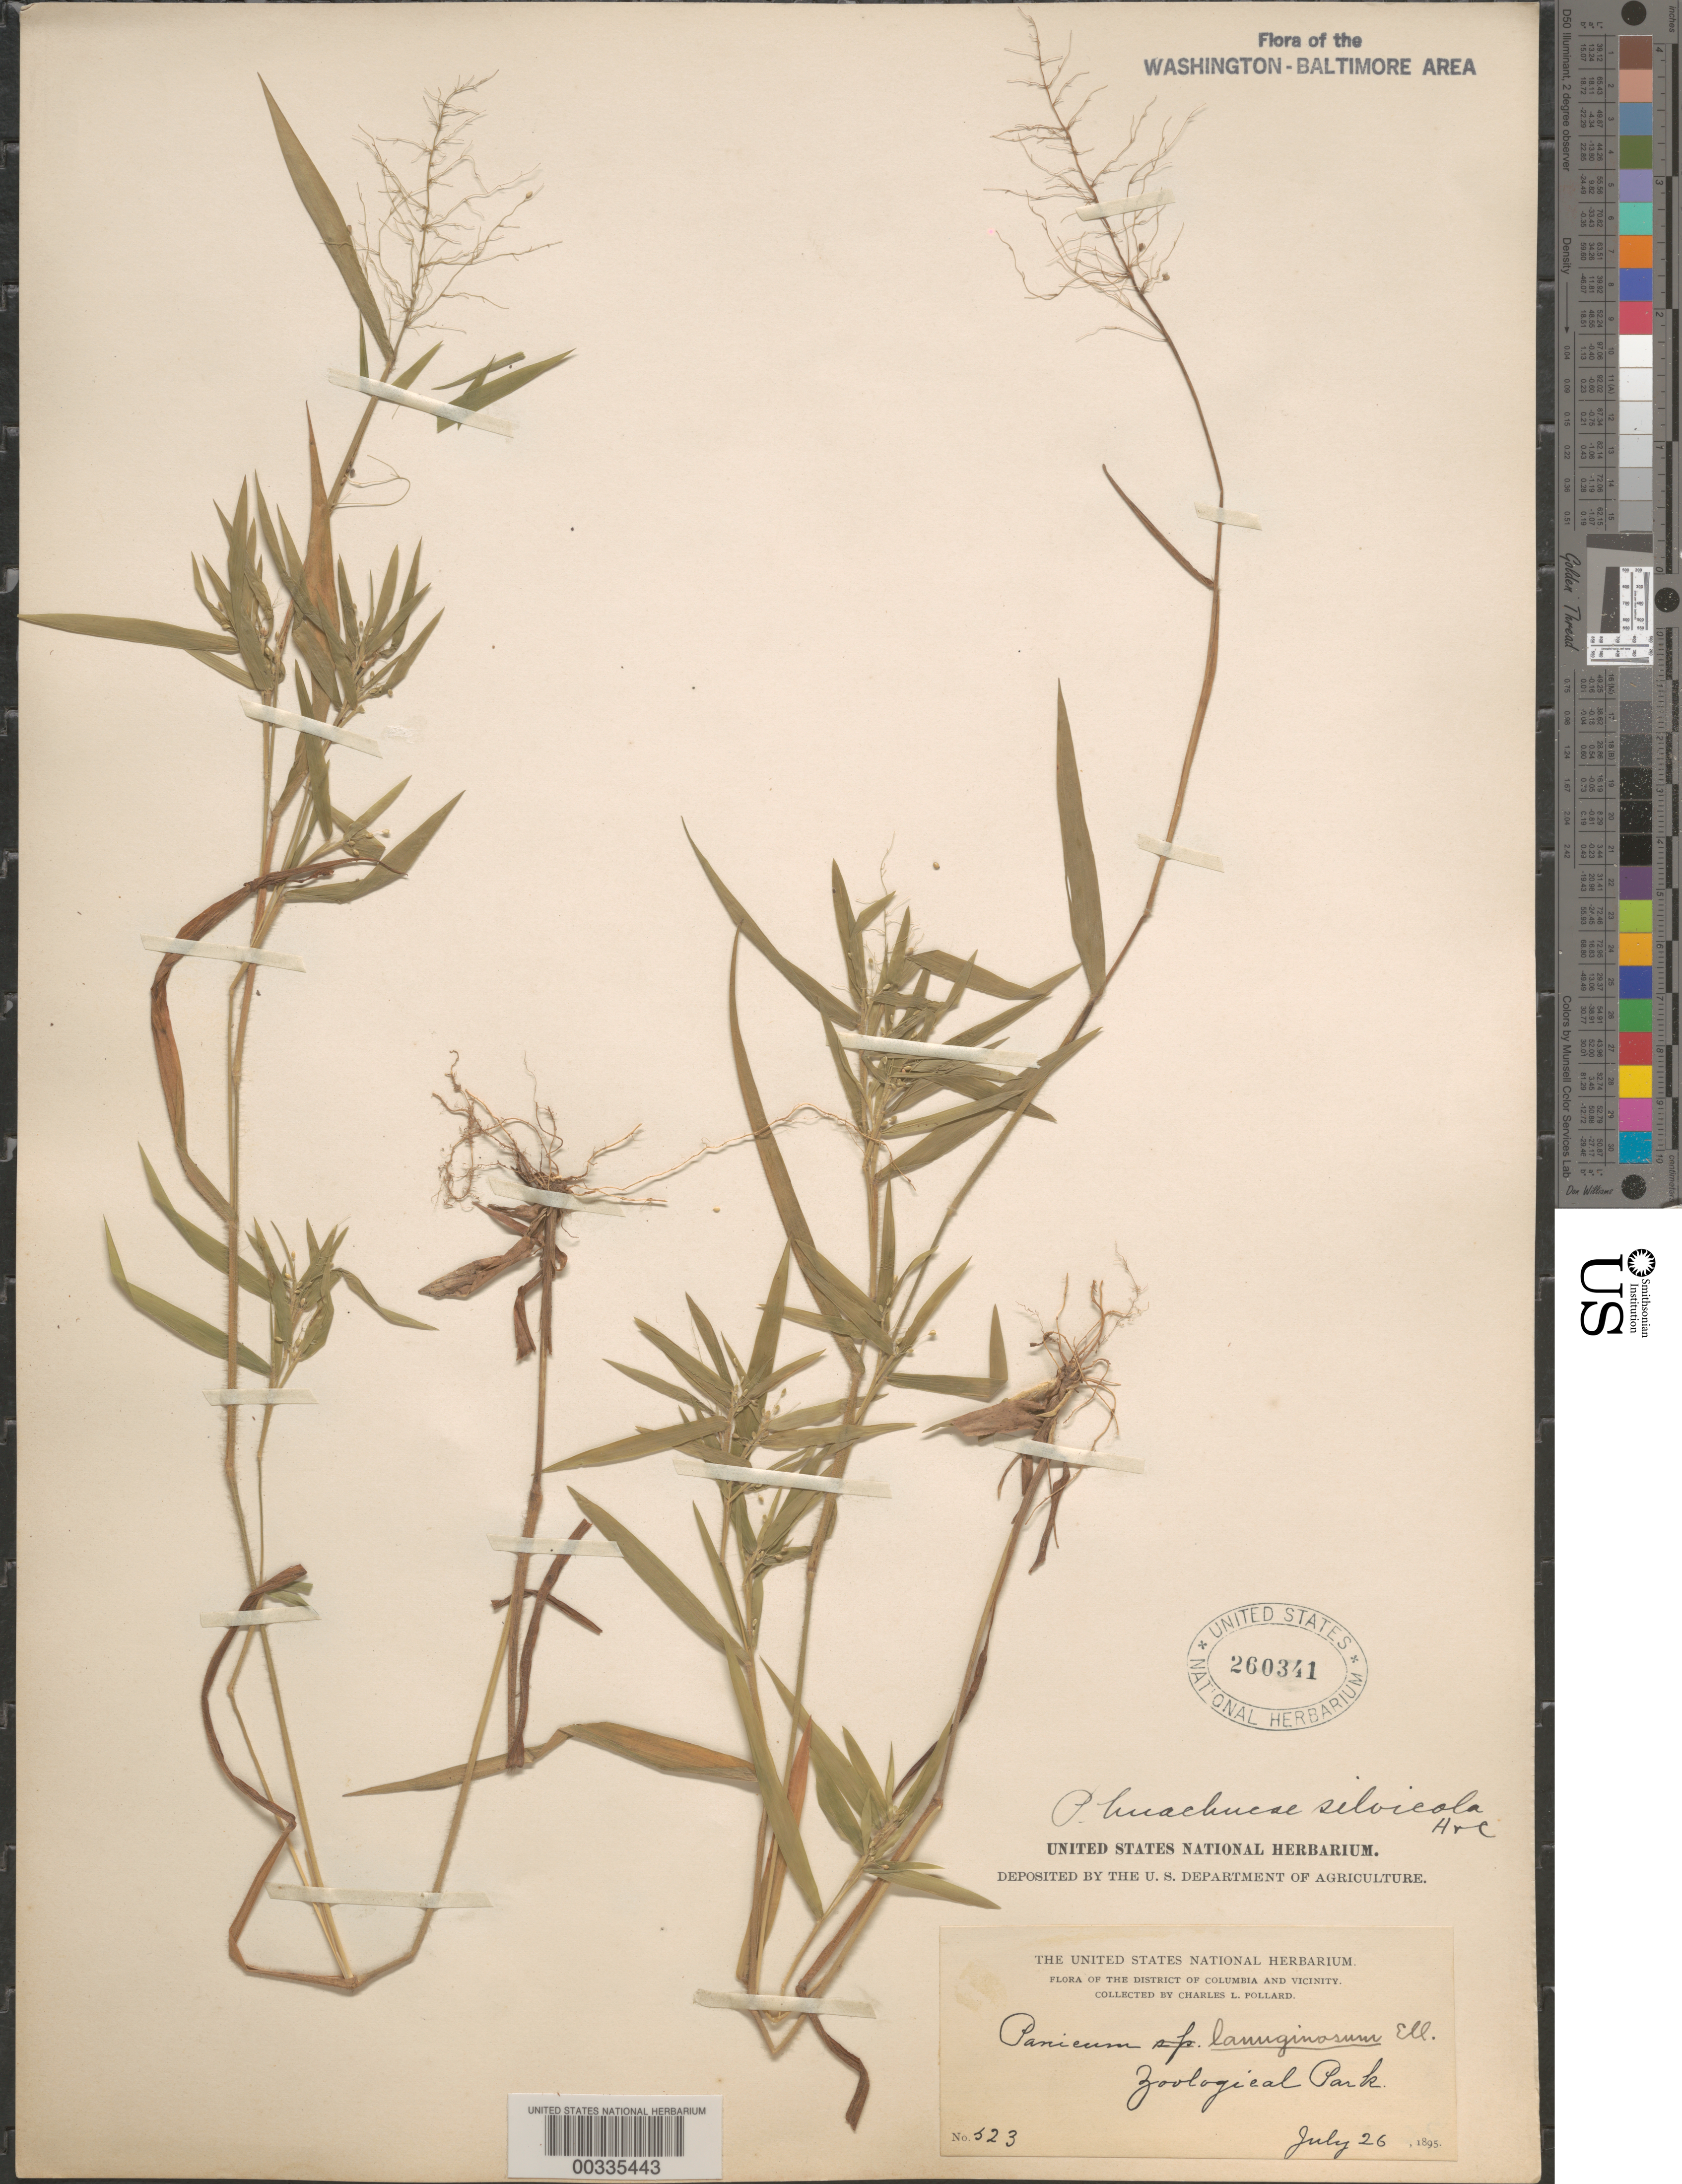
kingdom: Plantae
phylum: Tracheophyta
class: Liliopsida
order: Poales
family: Poaceae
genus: Dichanthelium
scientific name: Dichanthelium acuminatum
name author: (Sw.) Gould & C.A. Clark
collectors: C. L. Pollard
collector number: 523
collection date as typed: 26 Jul 1895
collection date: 1895-07-26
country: United States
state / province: District of Columbia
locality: Zoological Park Rock Creek Park and Vicinity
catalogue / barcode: US 260341